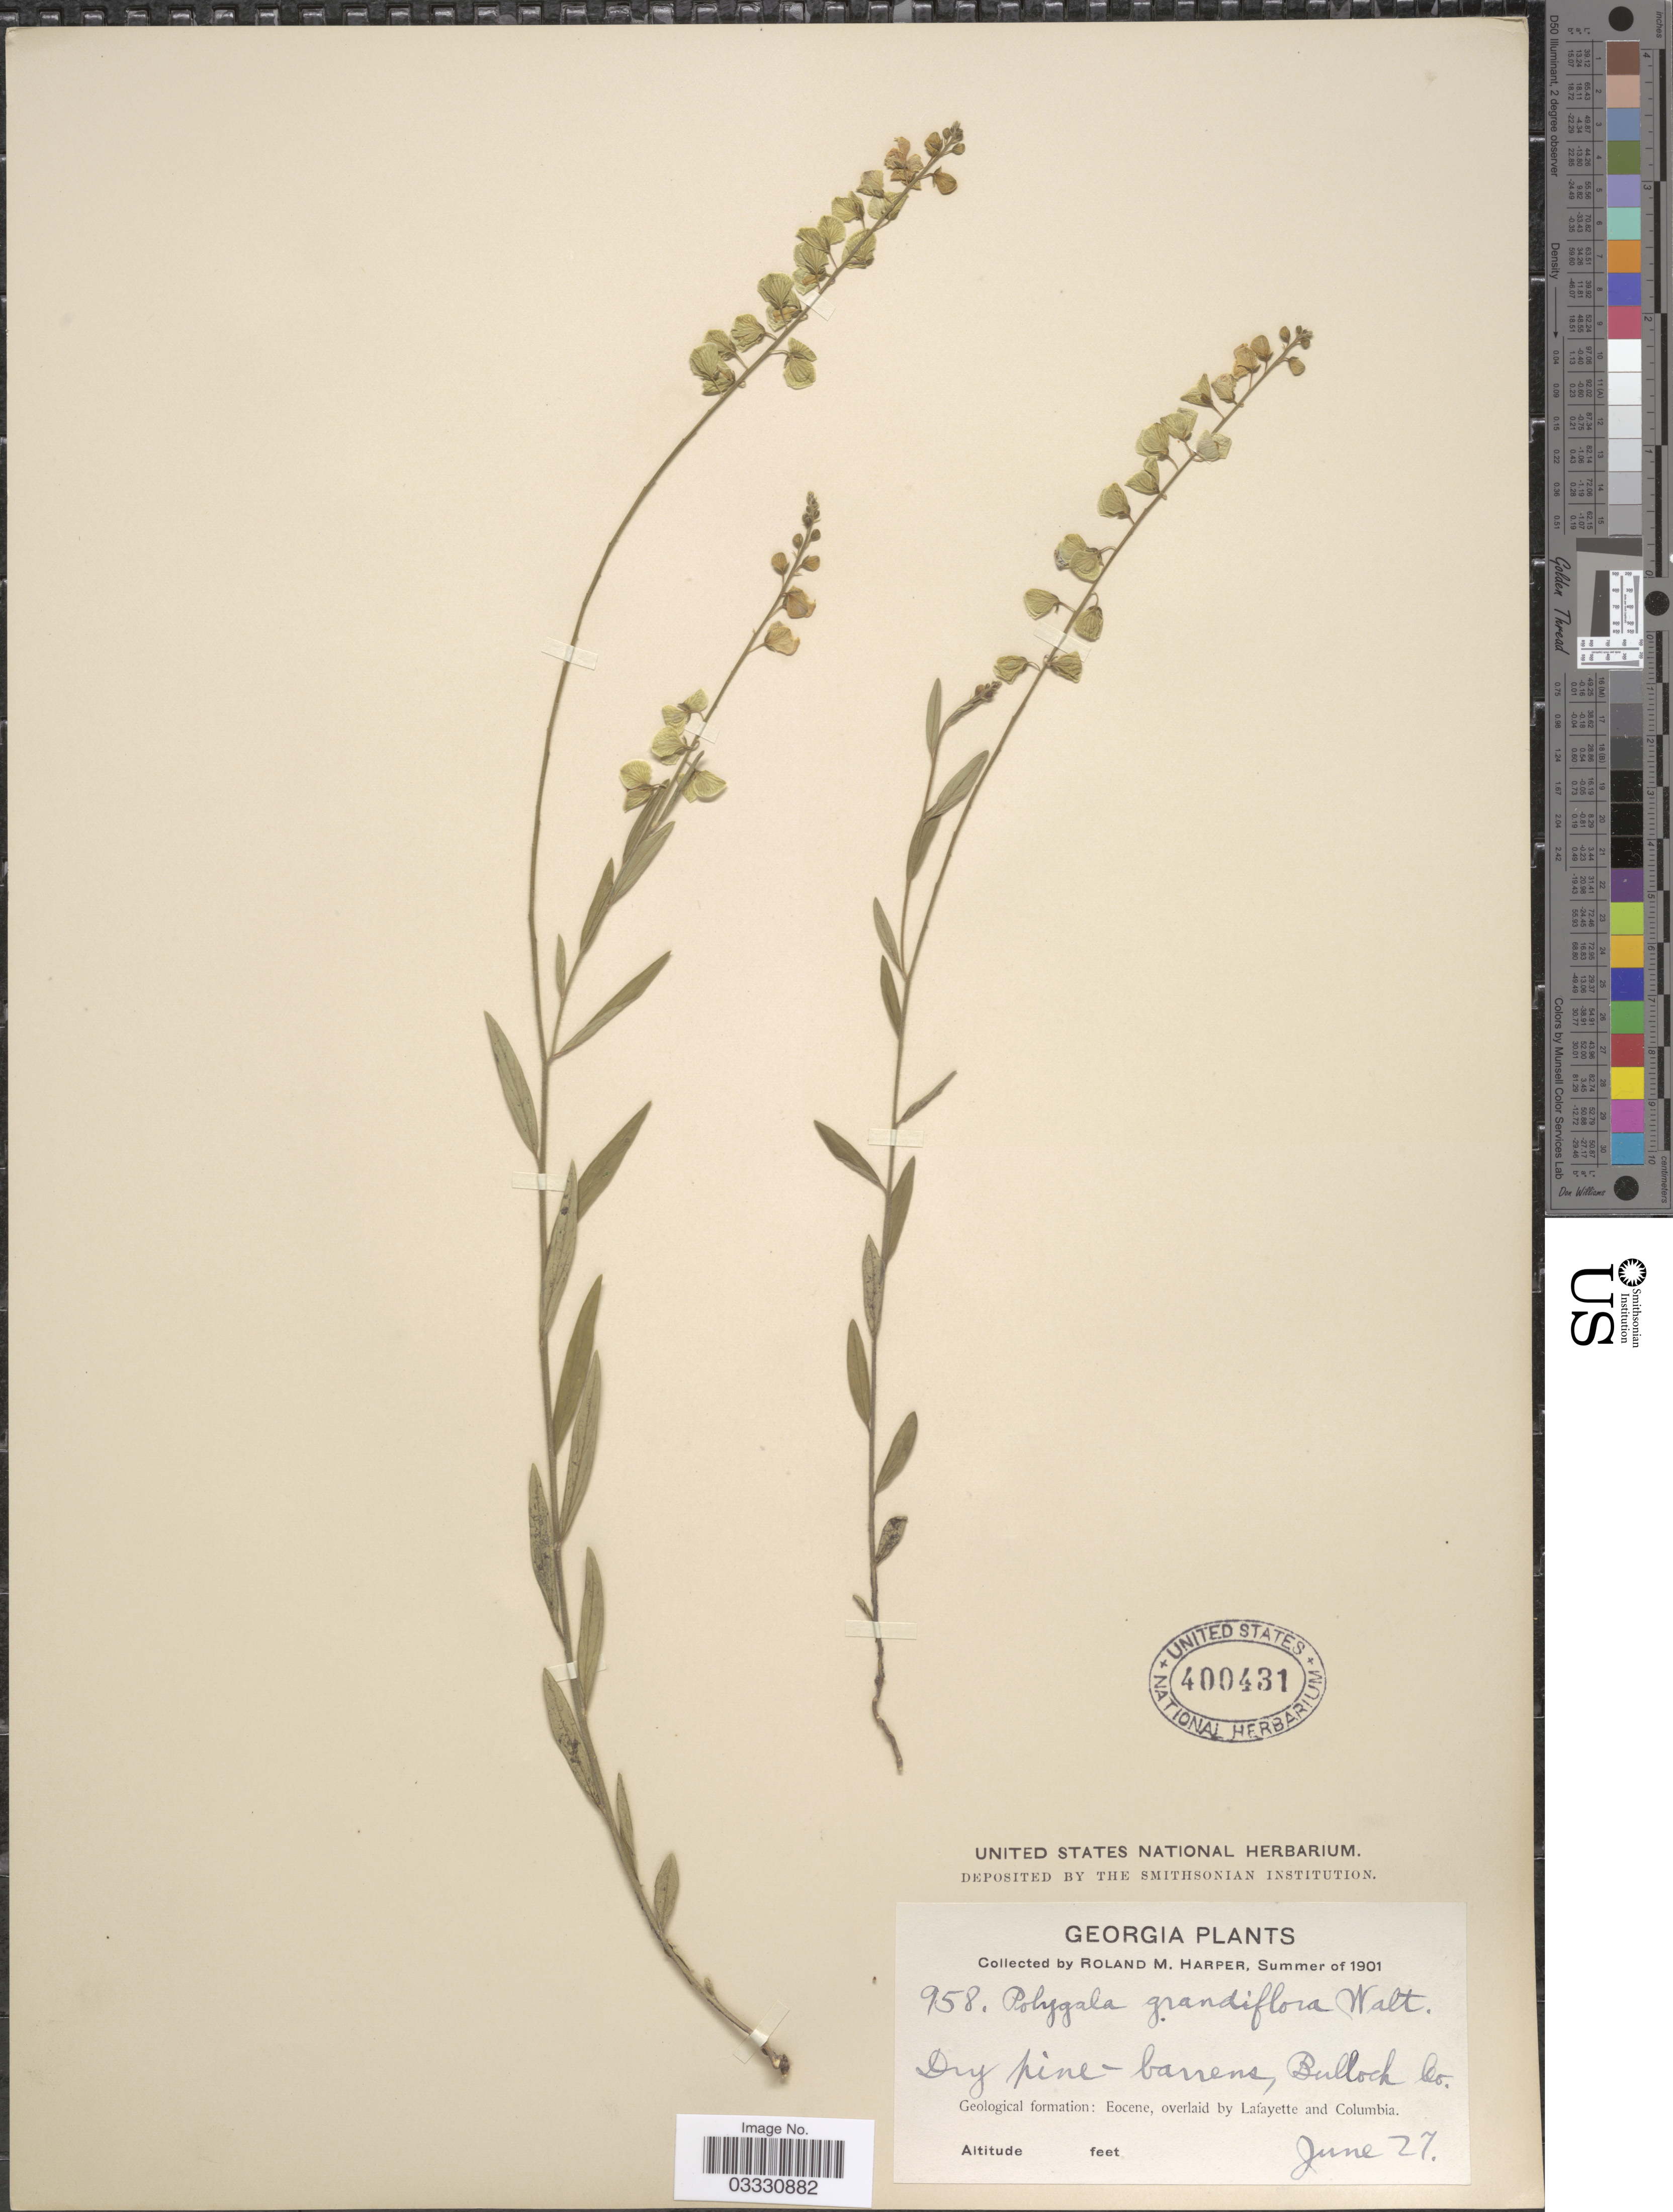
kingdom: Plantae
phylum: Tracheophyta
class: Magnoliopsida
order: Fabales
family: Polygalaceae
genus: Asemeia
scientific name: Asemeia grandiflora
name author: (Walter) Small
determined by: Strong, Mark T., (BOT), Smithsonian Institution - National Museum of Natural History (UNITED STATES)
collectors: R. M. Harper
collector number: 958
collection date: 1901-06-27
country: United States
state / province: Georgia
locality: Bullock Co. Geological formation: Eocene, overlaid by Lafayette and Columbia.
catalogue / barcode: US 400431